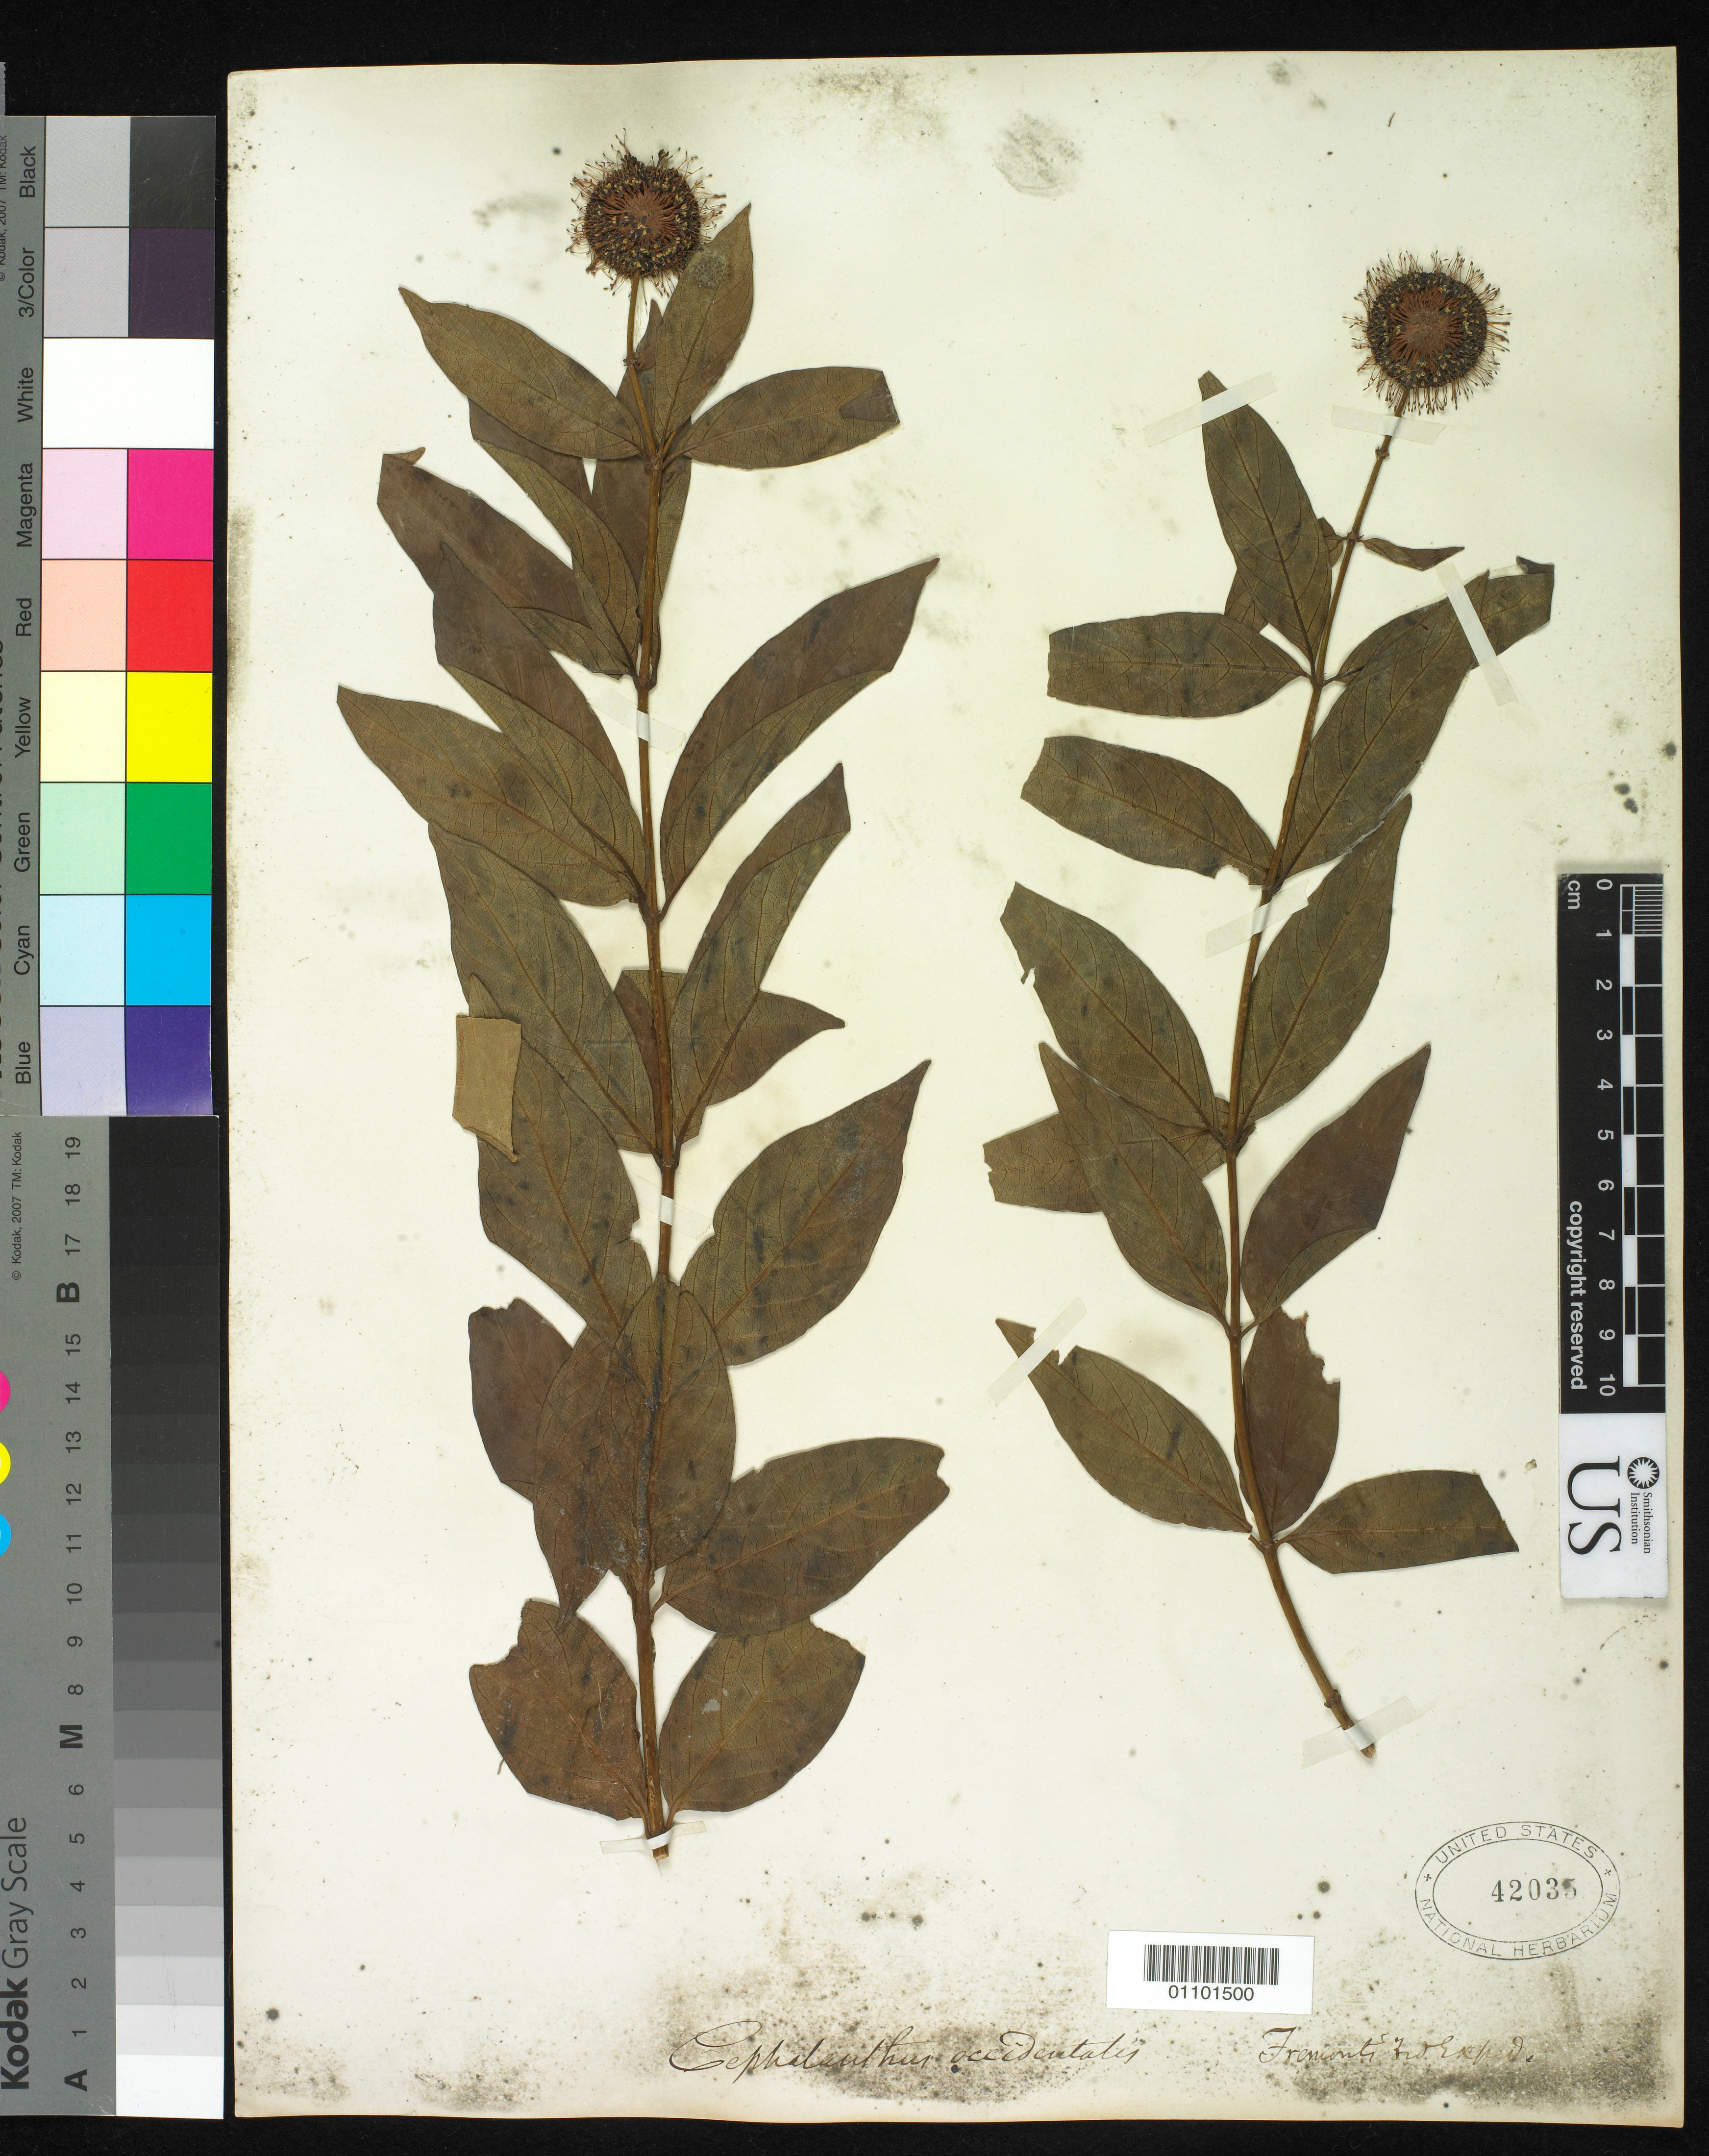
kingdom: Plantae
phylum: Tracheophyta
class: Magnoliopsida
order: Gentianales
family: Rubiaceae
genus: Cephalanthus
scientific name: Cephalanthus occidentalis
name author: L.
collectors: J. C. Frémont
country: United States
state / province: California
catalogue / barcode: US 42035